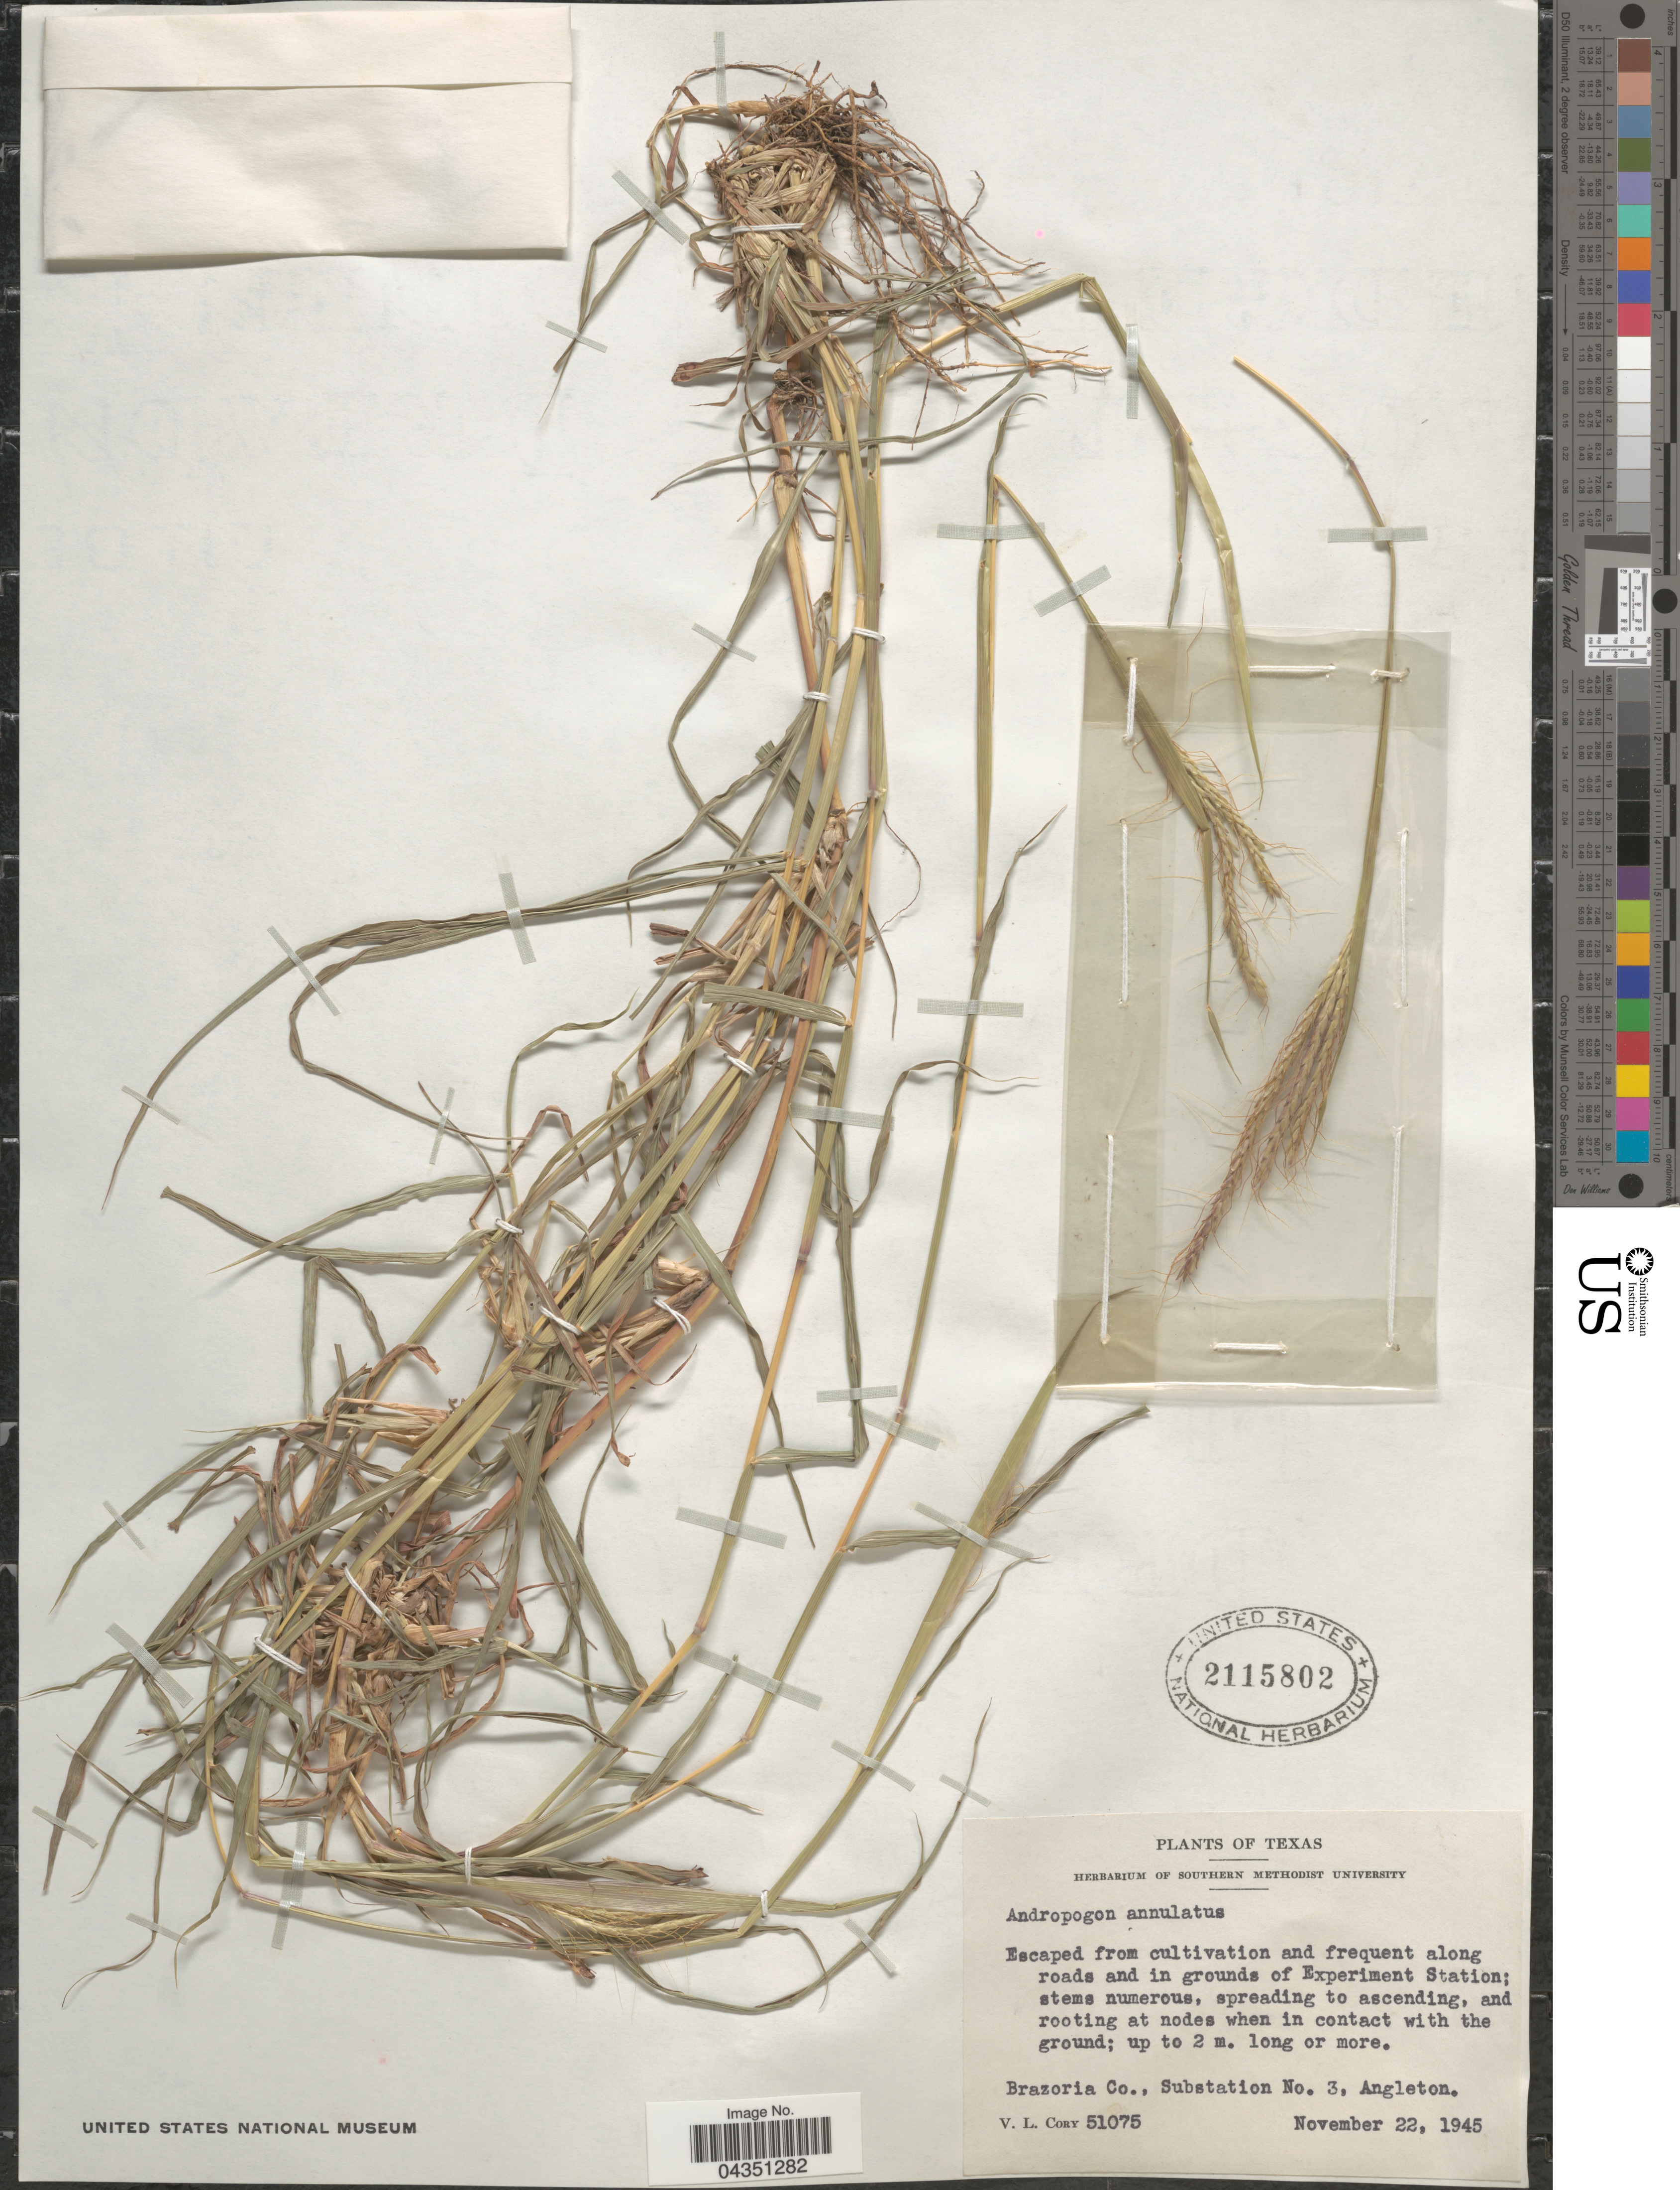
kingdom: Plantae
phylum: Tracheophyta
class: Liliopsida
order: Poales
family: Poaceae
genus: Dichanthium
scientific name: Dichanthium annulatum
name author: (Forssk.) Stapf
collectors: V. Cory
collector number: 51075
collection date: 1945-11-22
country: United States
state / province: Texas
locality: Brazoria Co., Substation No. 3, Angleton.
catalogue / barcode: US 2115802